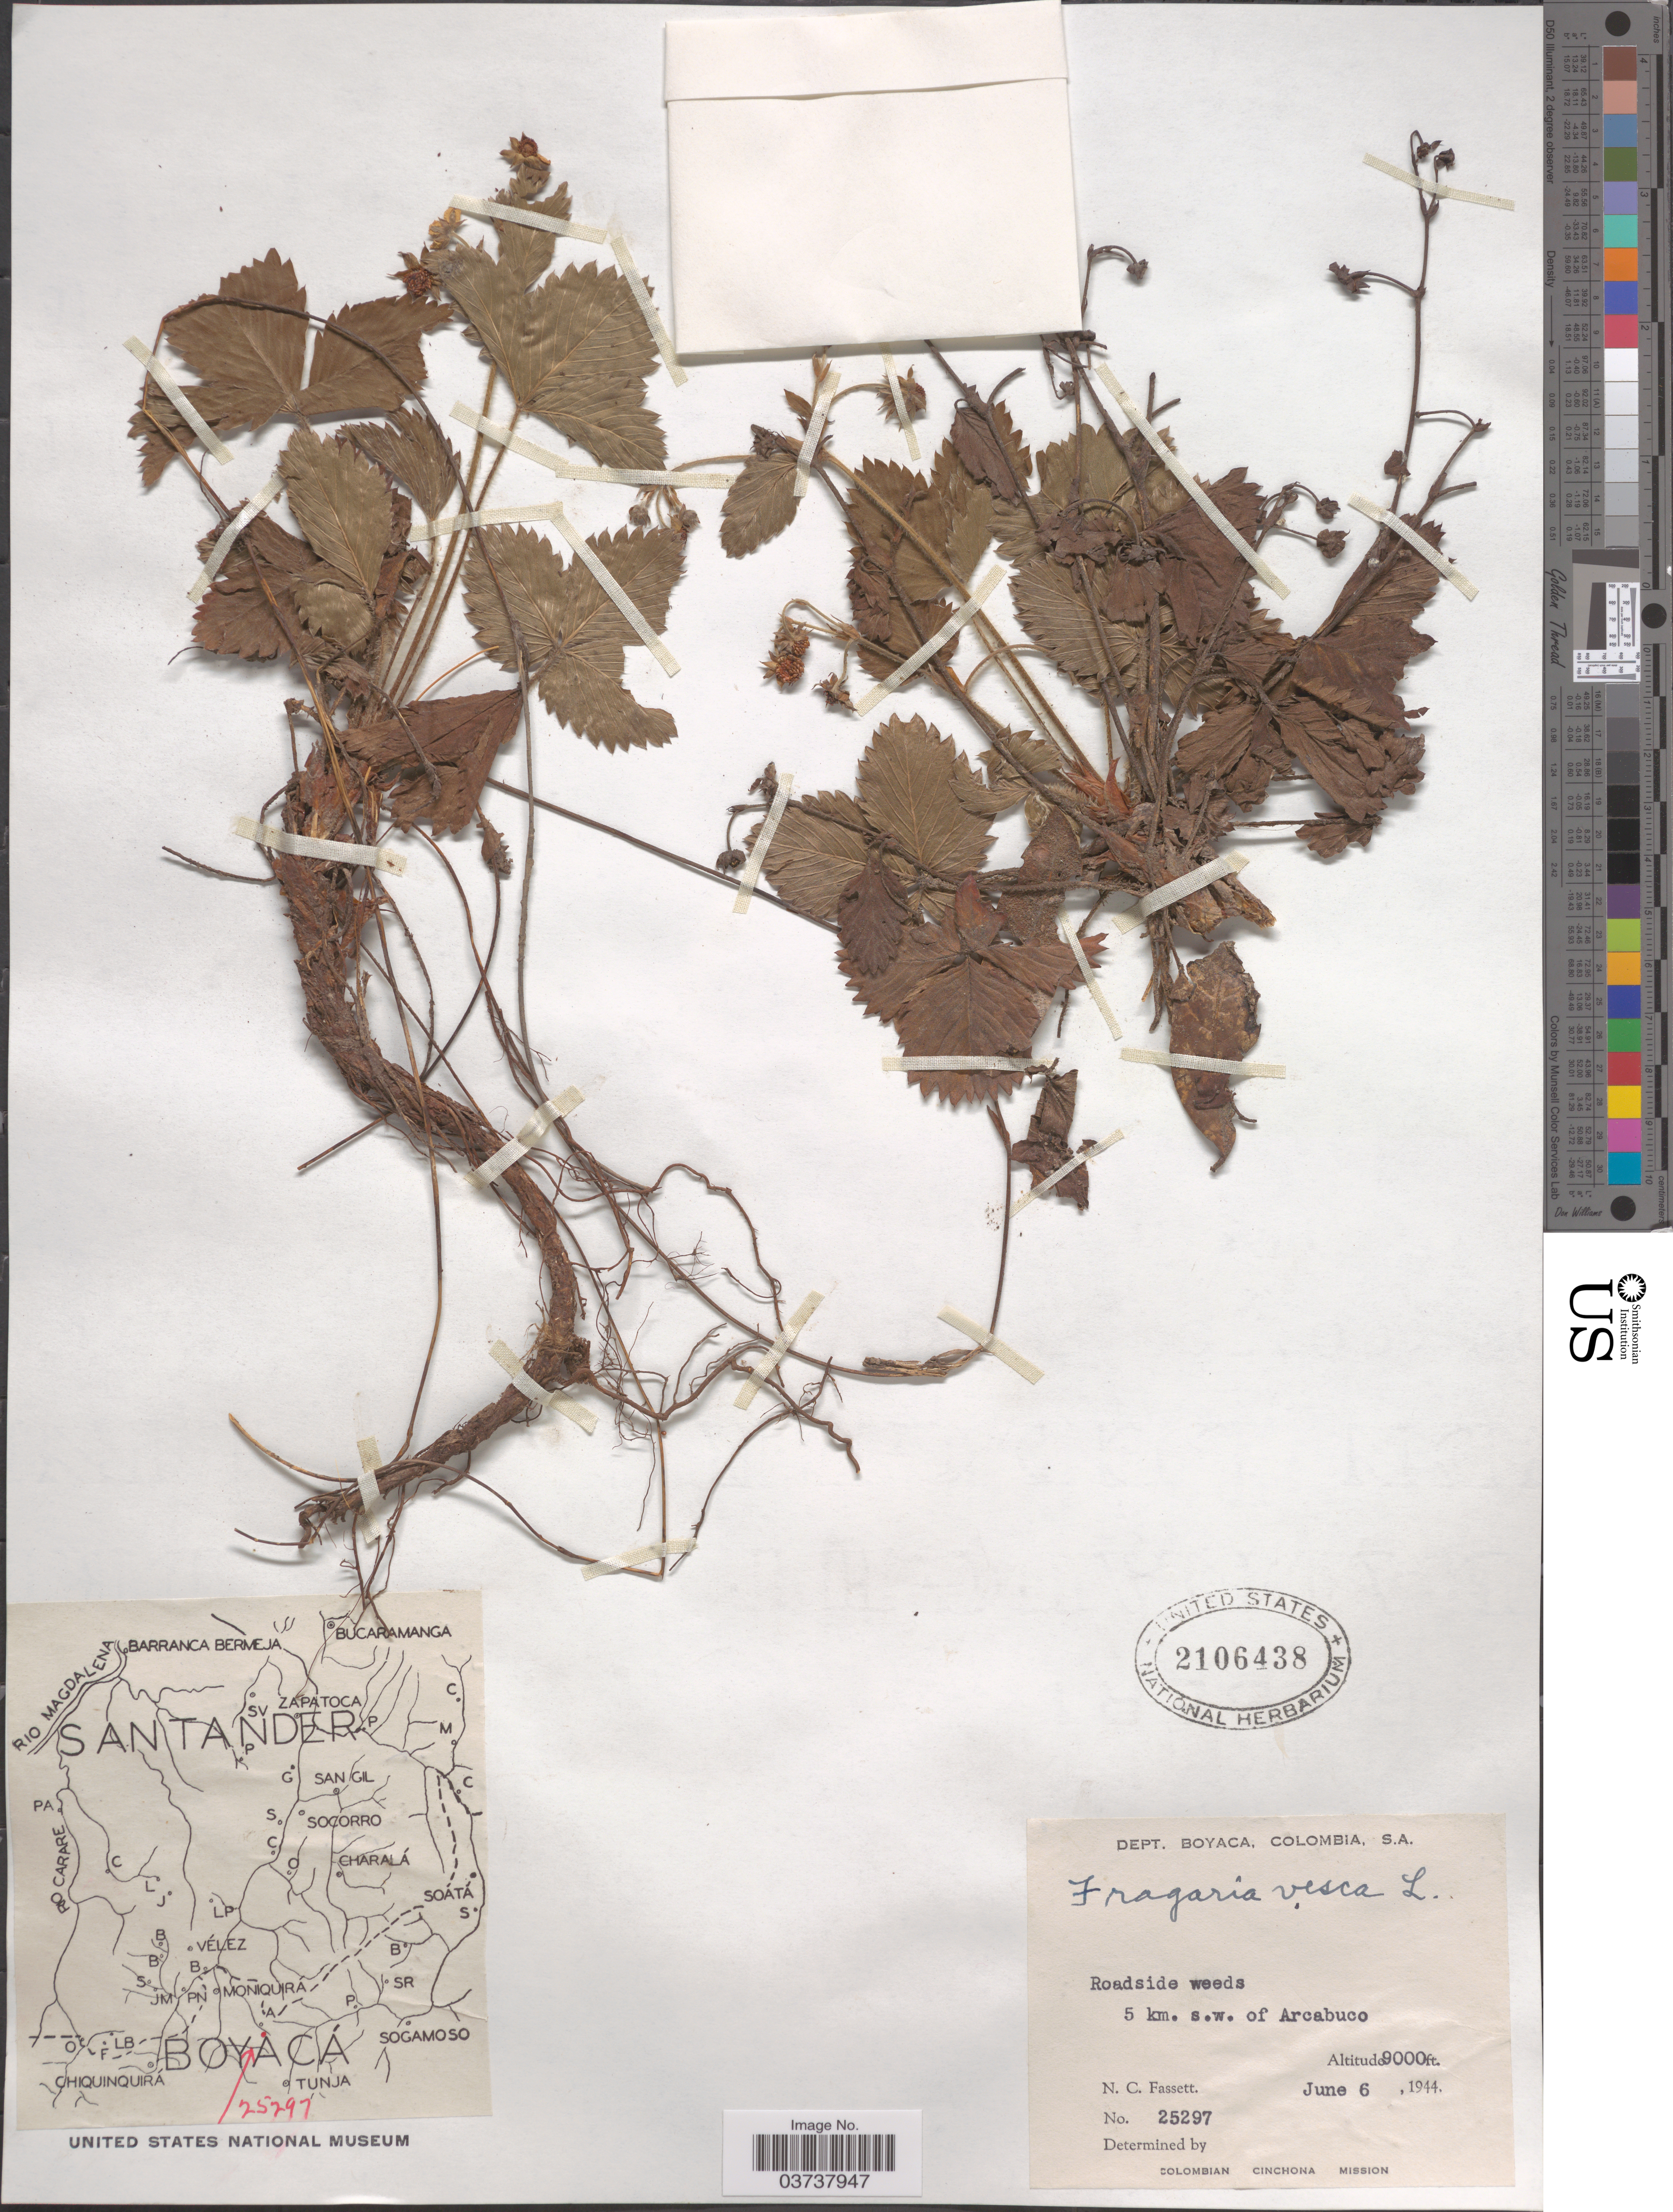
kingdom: Plantae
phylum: Tracheophyta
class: Magnoliopsida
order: Rosales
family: Rosaceae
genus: Fragaria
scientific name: Fragaria vesca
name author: L.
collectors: N. C. Fassett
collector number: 25297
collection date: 1944-06-06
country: Colombia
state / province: Boyacá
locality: Dept. Boyaca. 5 km. s.w. of Arcabuco.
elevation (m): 2743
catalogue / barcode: US 2106438